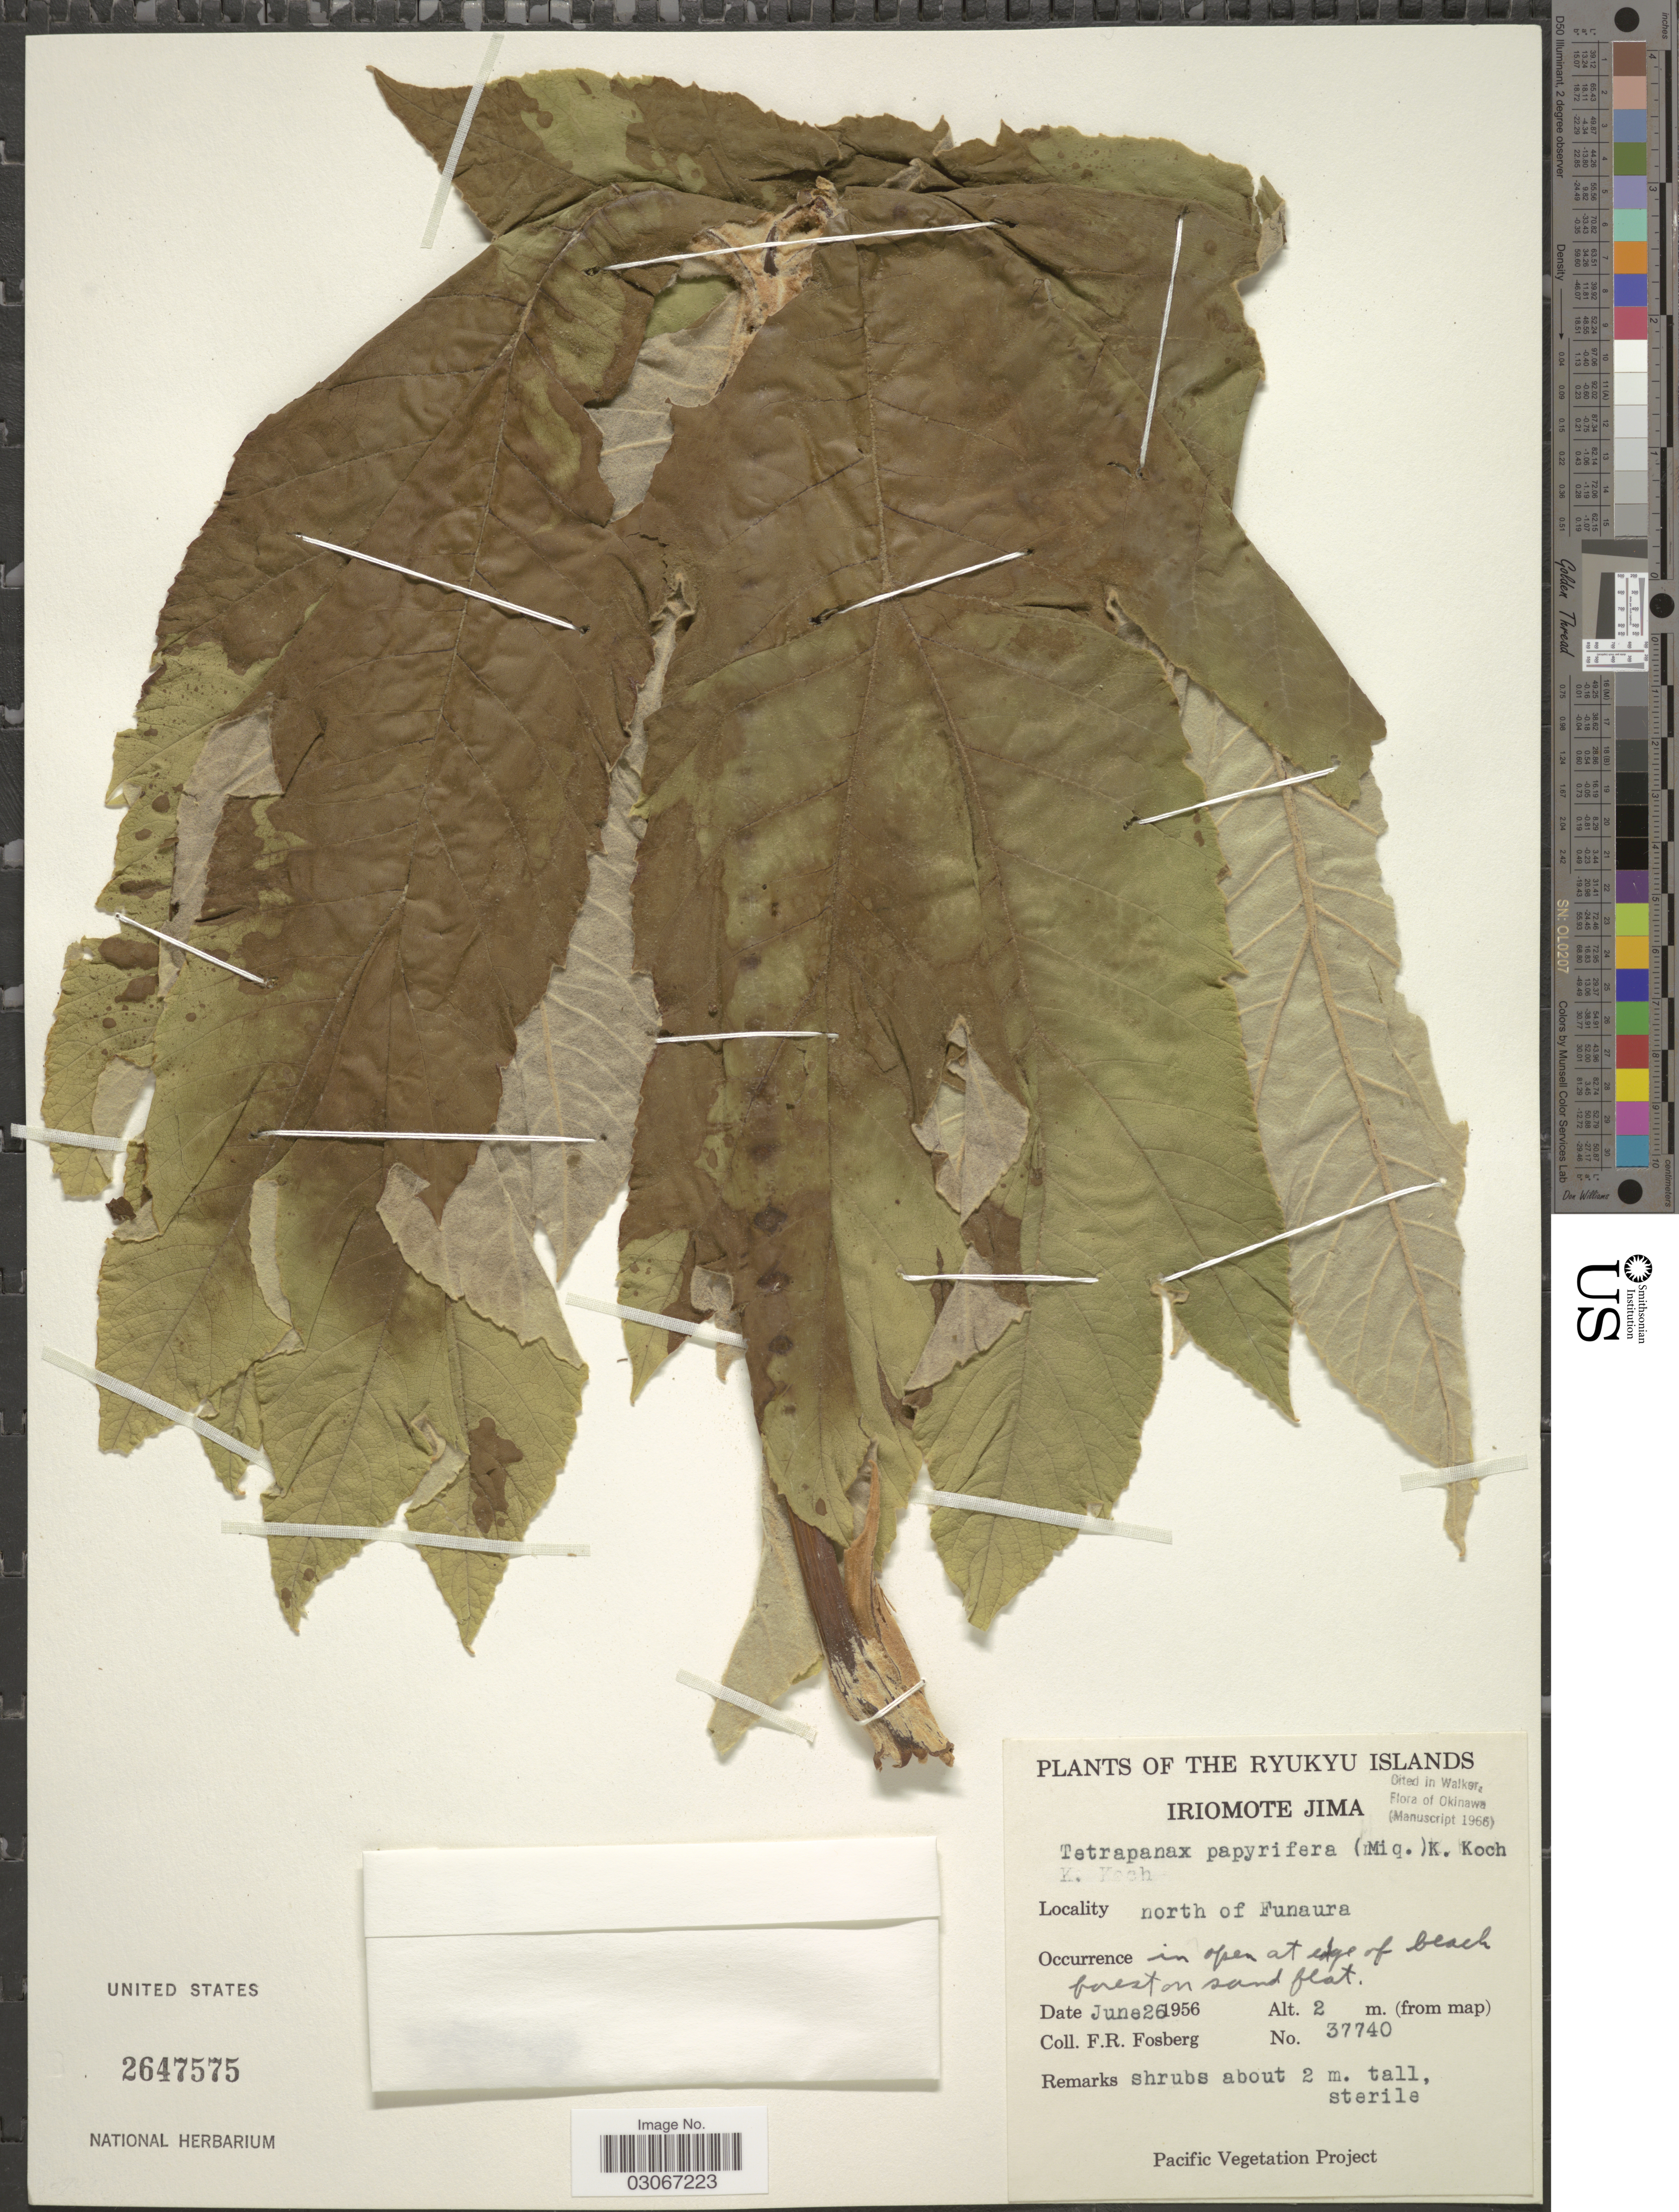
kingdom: Plantae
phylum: Tracheophyta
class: Magnoliopsida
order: Apiales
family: Araliaceae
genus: Tetrapanax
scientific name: Tetrapanax papyrifer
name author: (Hook.) K. Koch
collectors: F. R. Fosberg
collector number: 37740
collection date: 1956-06-26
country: Japan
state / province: Okinawa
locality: Ryukyu Islands. Iriomote Jima. North of Funaura.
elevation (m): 2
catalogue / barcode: US 2647575